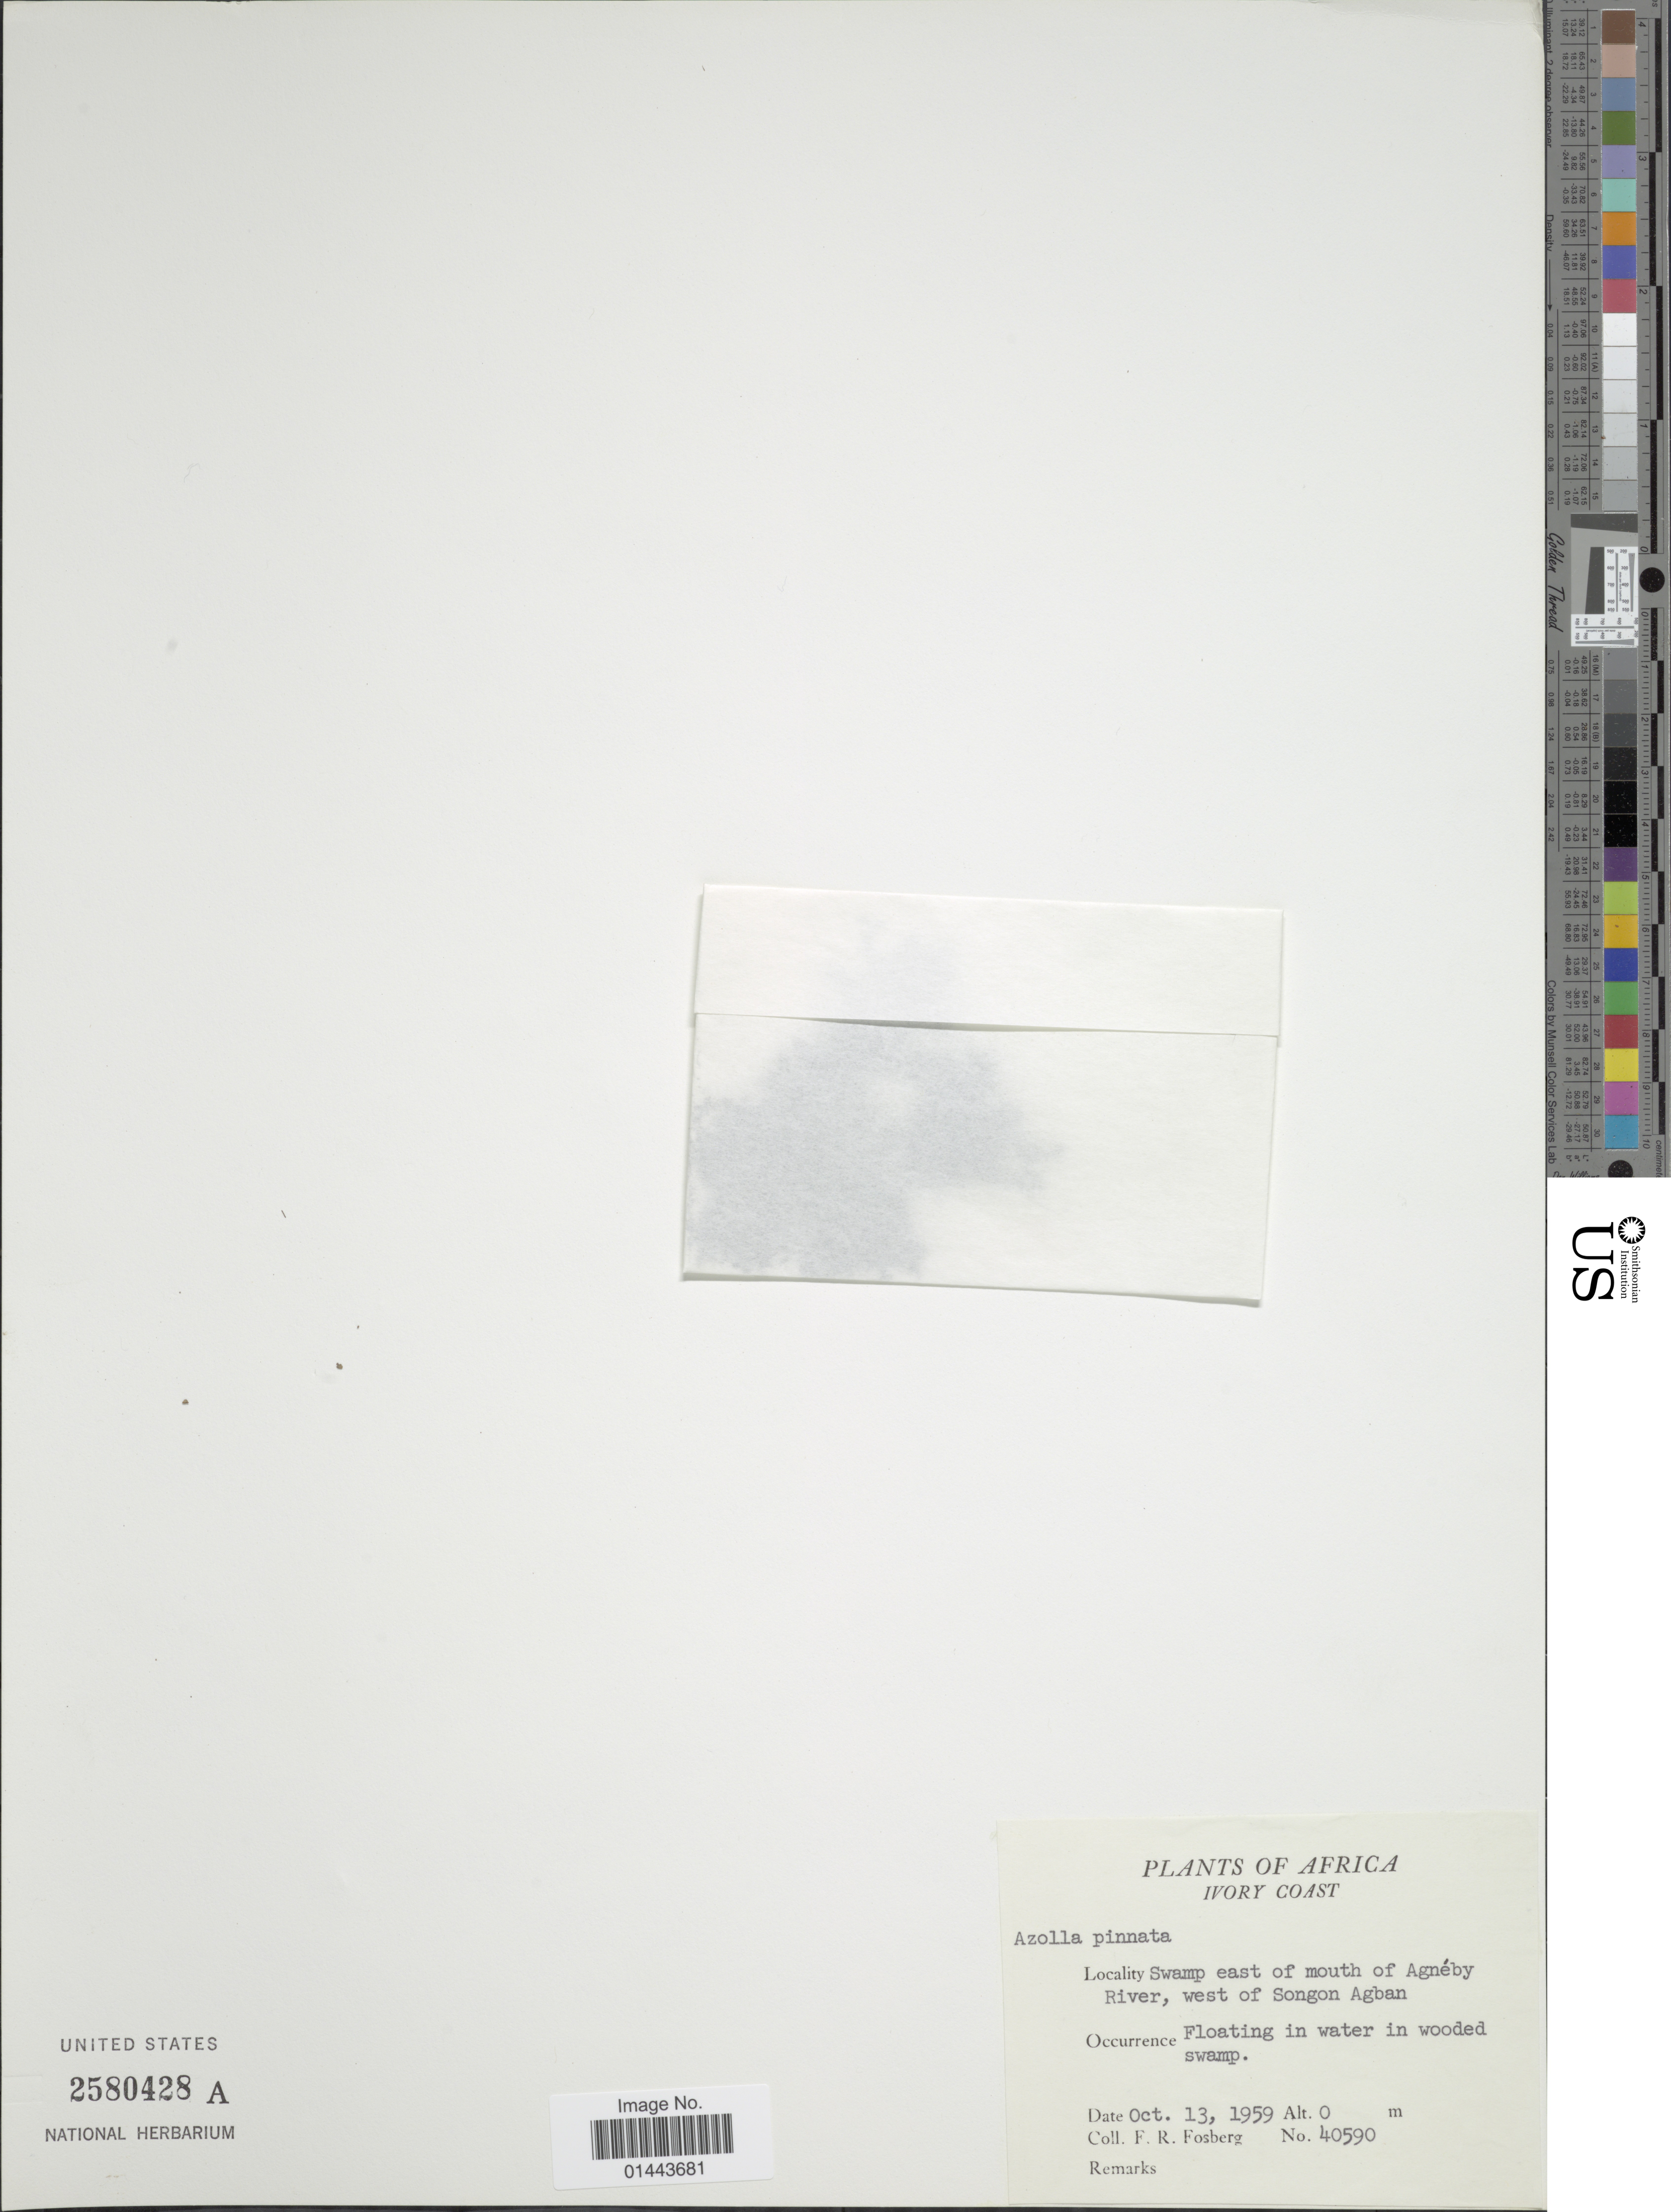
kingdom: Plantae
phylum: Tracheophyta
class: Polypodiopsida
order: Salviniales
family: Salviniaceae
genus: Azolla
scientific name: Azolla pinnata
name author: R. Br.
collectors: F. R. Fosberg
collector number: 40590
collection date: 1959-10-13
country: Ivory Coast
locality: Swamp east of mouth of Agneby River, west of Songon Agban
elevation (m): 0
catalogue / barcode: US 2580428A